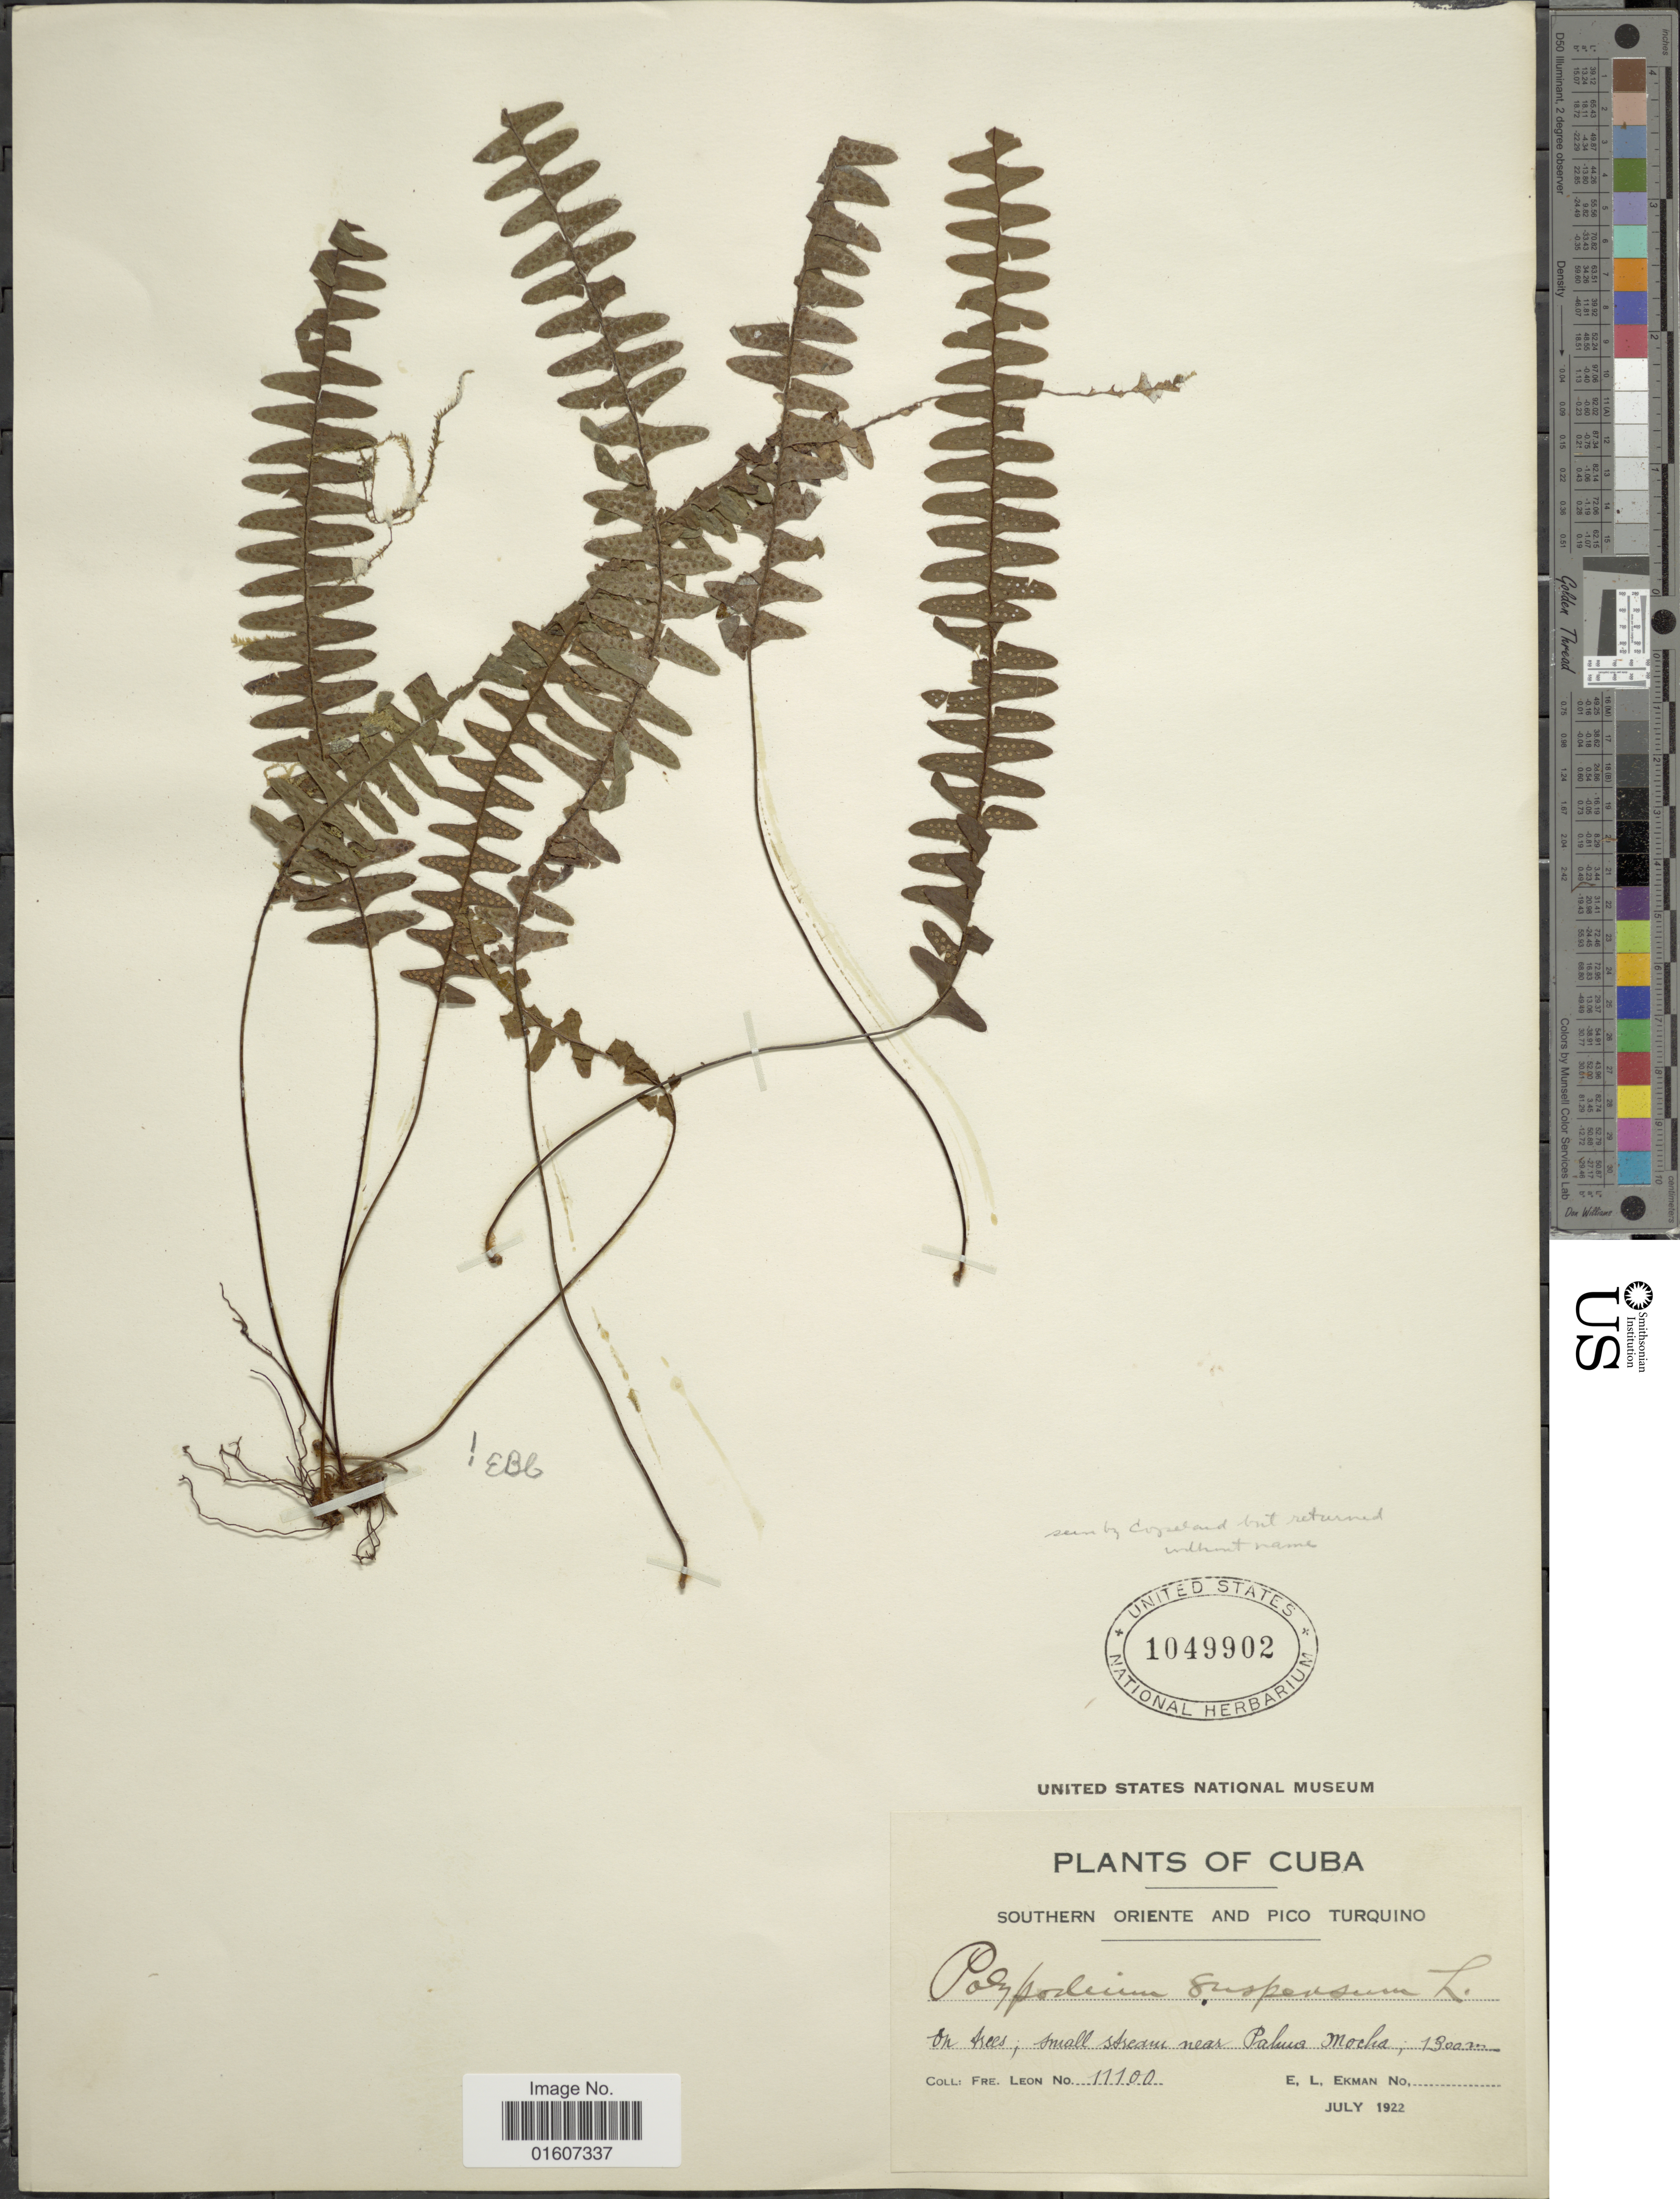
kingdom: Plantae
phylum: Tracheophyta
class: Polypodiopsida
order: Polypodiales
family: Polypodiaceae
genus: Terpsichore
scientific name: Terpsichore asplenifolia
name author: (L.) A.R. Sm.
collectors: Bro. León & E. L. Ekman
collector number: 11100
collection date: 1922-07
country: Cuba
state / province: Santiago de Cuba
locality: Southern Oriente and Pico Turquino, On trees; small stream near Palma Mocha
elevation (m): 1300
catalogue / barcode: US 1049902